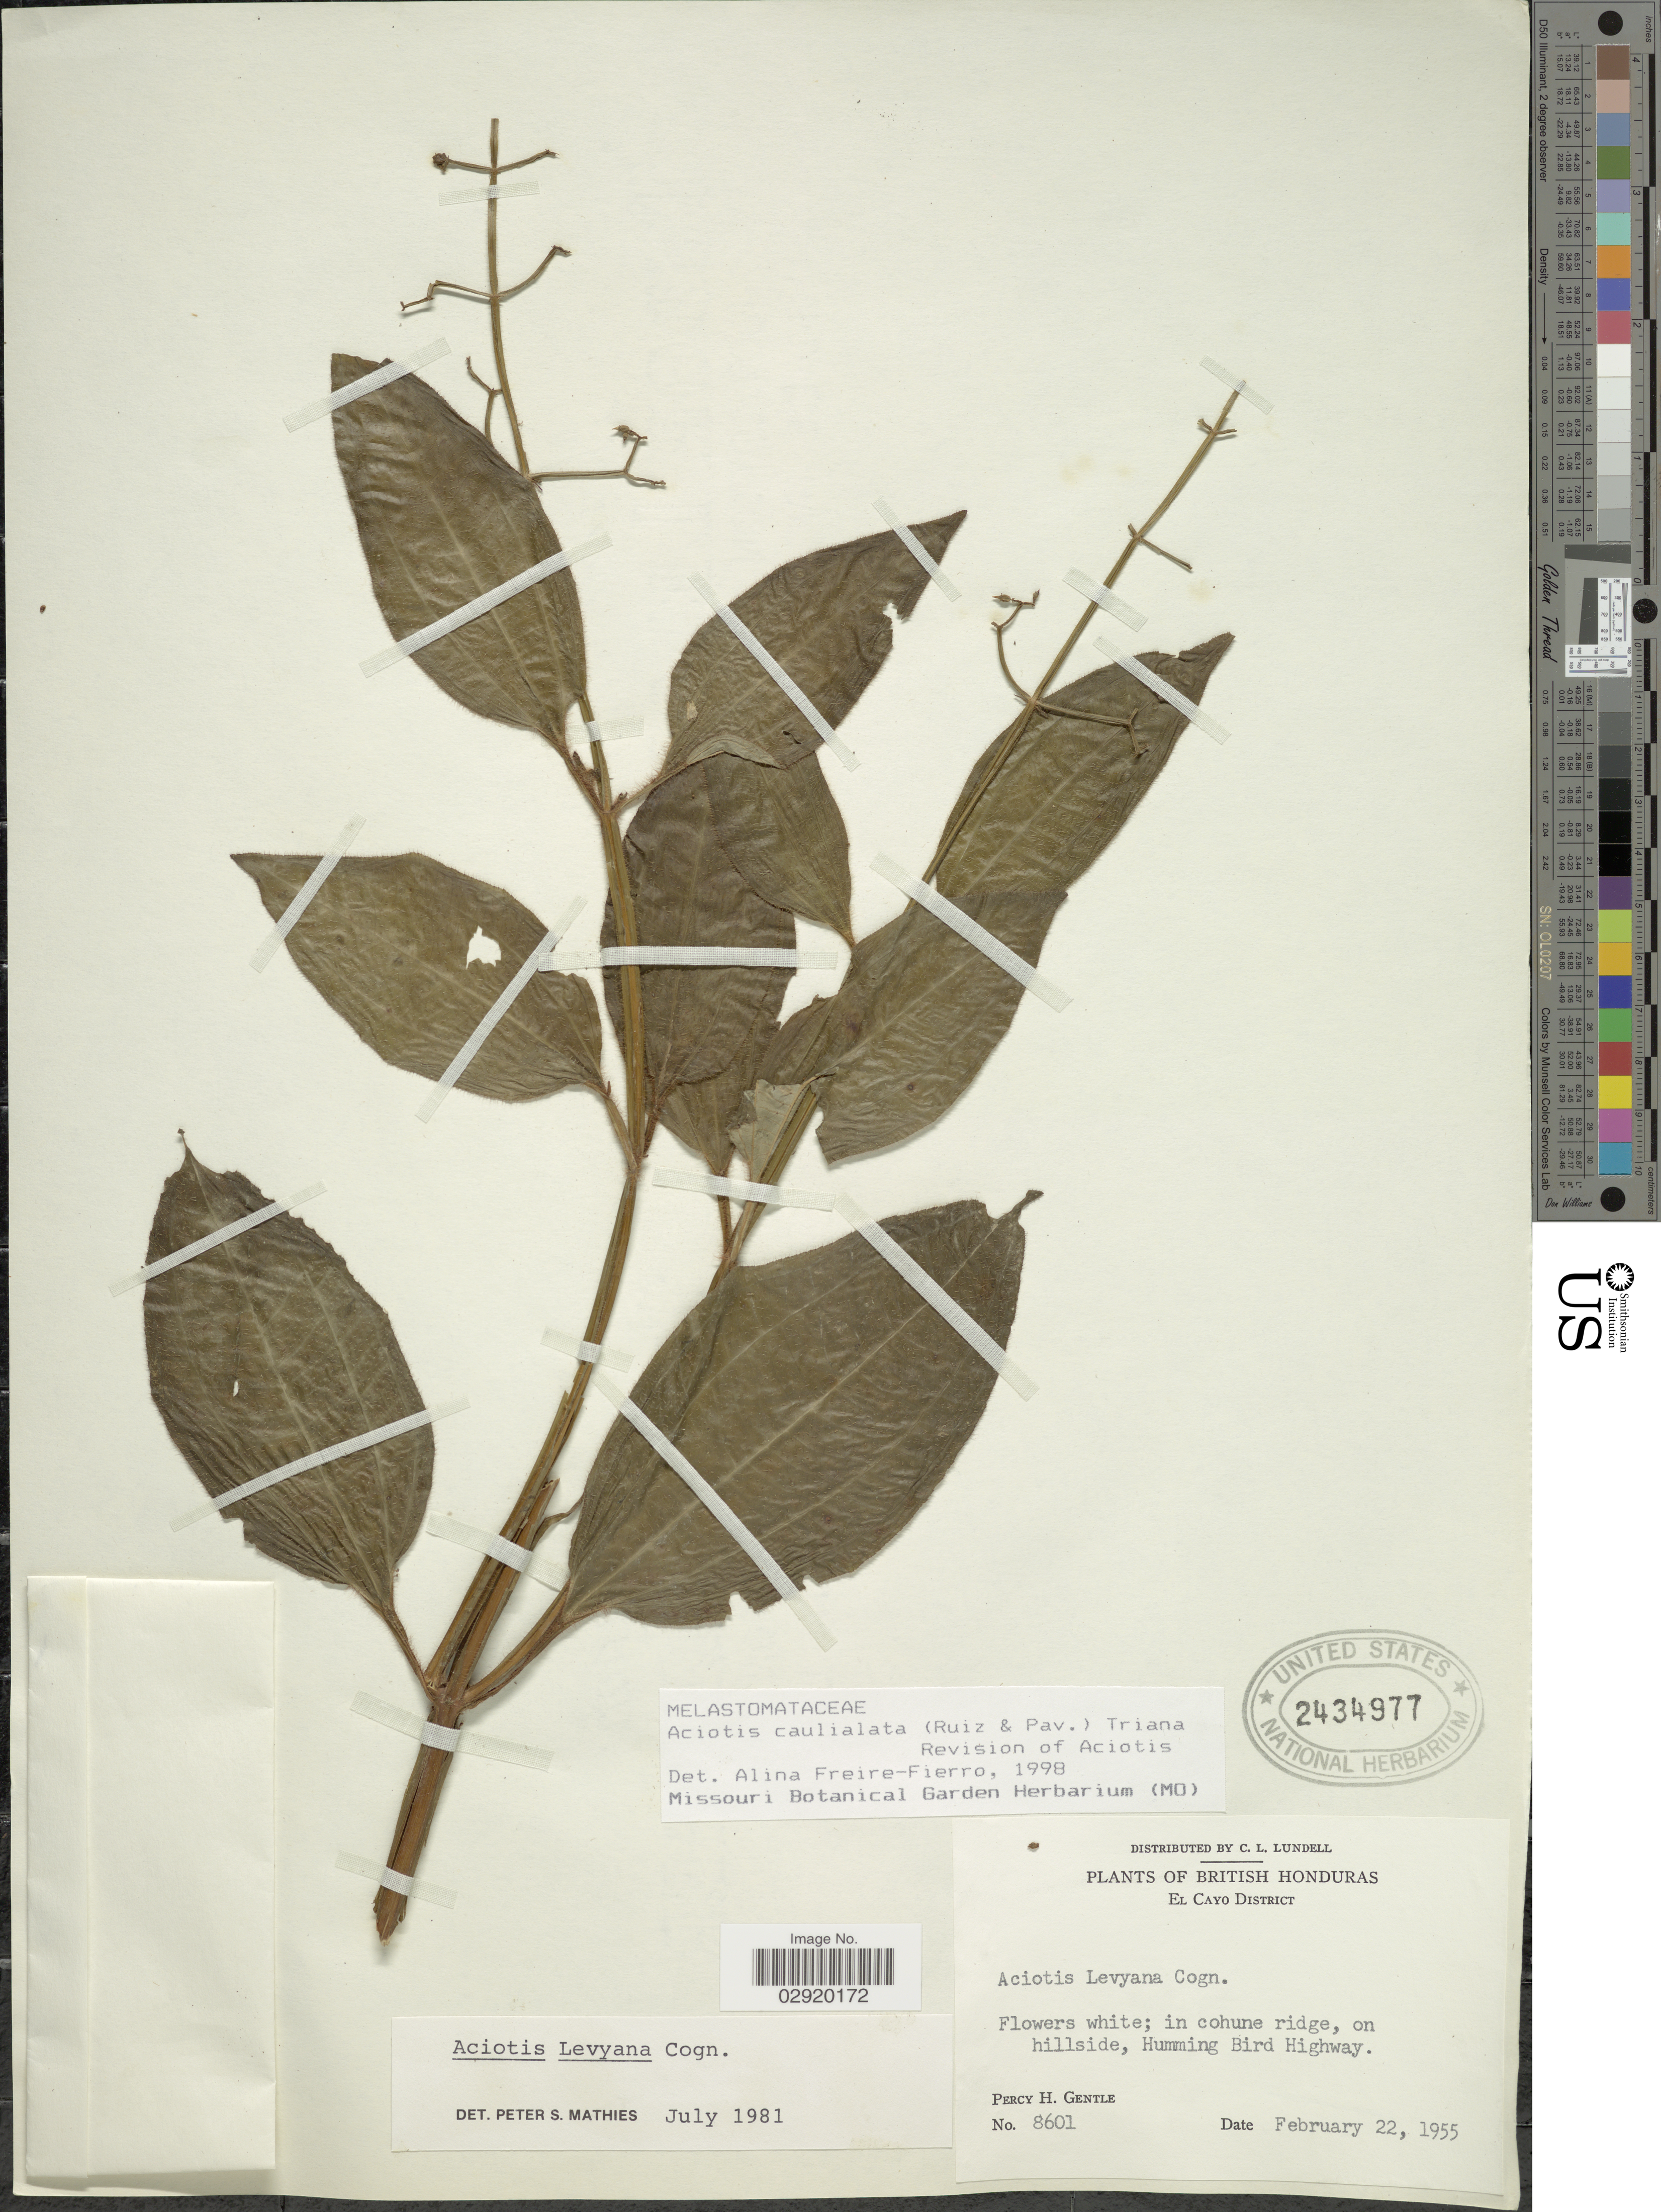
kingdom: Plantae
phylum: Tracheophyta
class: Magnoliopsida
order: Myrtales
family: Melastomataceae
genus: Aciotis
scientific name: Aciotis rubricaulis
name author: (Mart. ex DC.) Triana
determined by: Nunes da Silva, Diego, (RB), Jardim Botanico do Rio de Janeiro - Herbario (BRAZIL)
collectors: P. H. Gentle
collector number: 8601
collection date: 1955-02-22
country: Belize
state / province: Cayo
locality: British Honduras. El Cayo District, in cohune ridge, on hillside, Humming Bird Highway.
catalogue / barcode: US 2434977